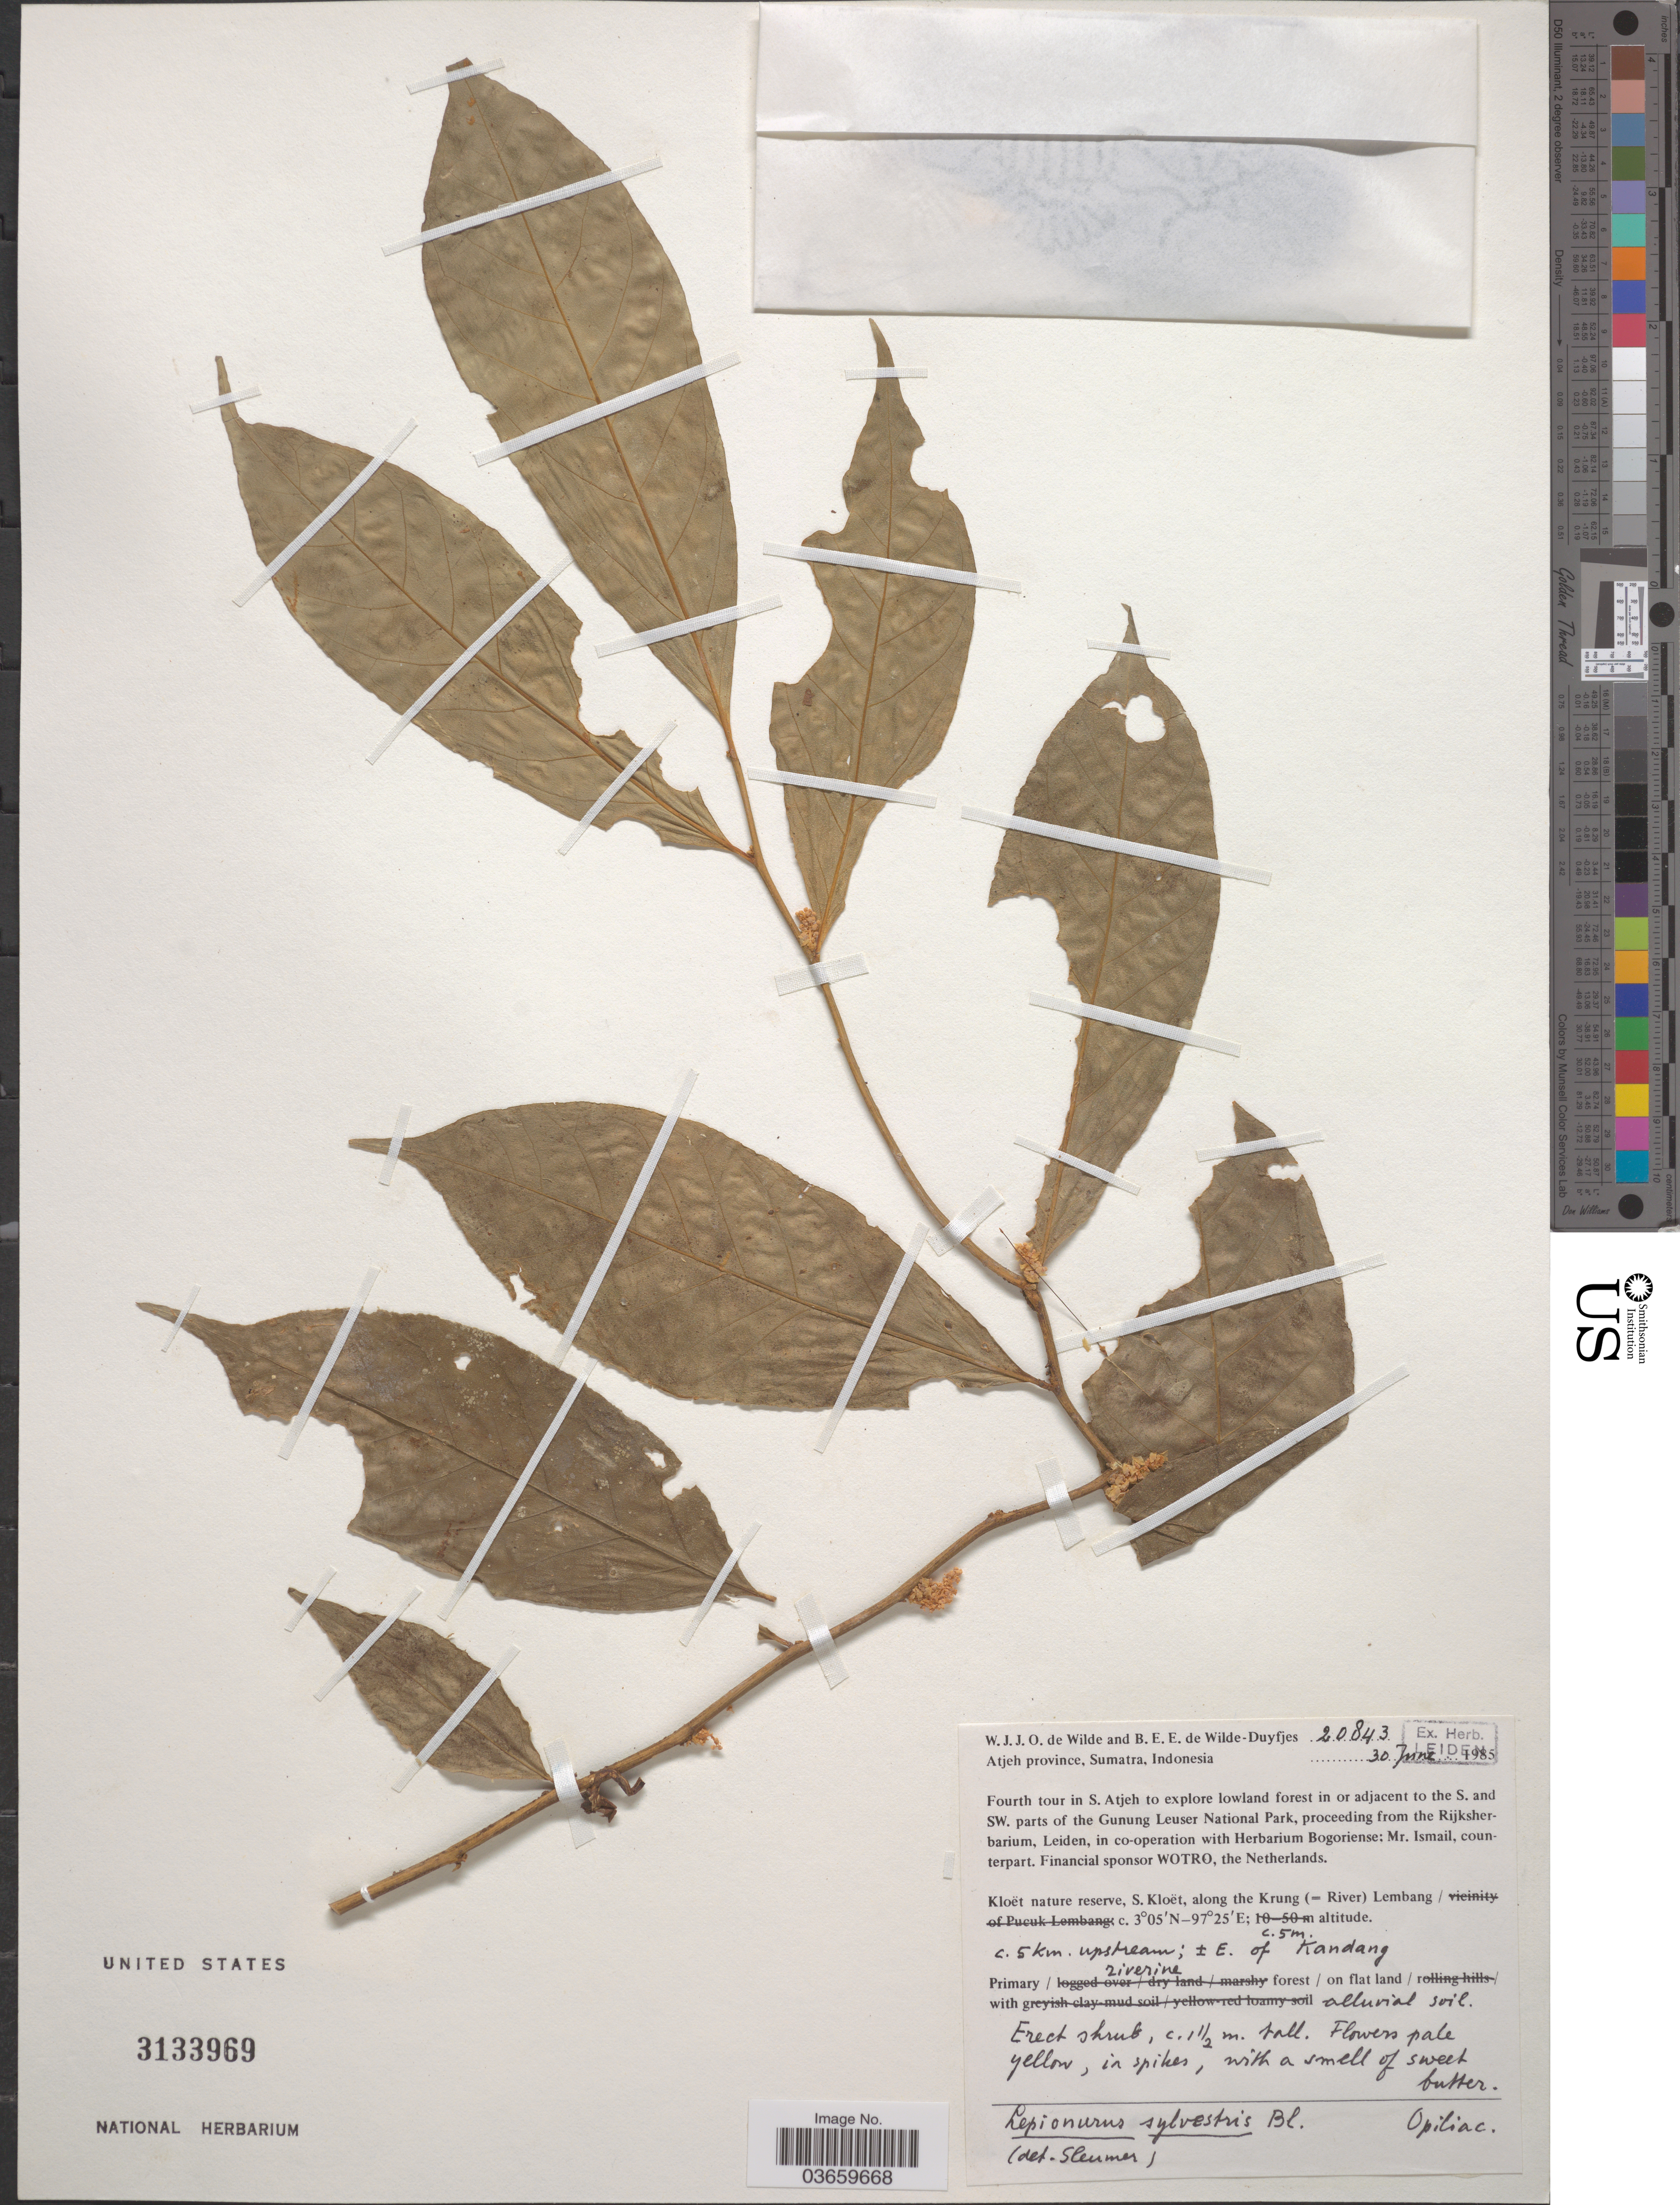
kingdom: Plantae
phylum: Tracheophyta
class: Magnoliopsida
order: Santalales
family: Opiliaceae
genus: Lepionurus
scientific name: Lepionurus sylvestris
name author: Blume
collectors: W. J. de Wilde & B. E. de Wilde-Duyfjes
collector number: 20843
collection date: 1985-06-30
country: Indonesia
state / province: Sumatra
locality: Atjeh province. Kloët nature reserve, S. Kloët, along the Krung (= River) Lembang.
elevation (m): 5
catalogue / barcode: US 3133969